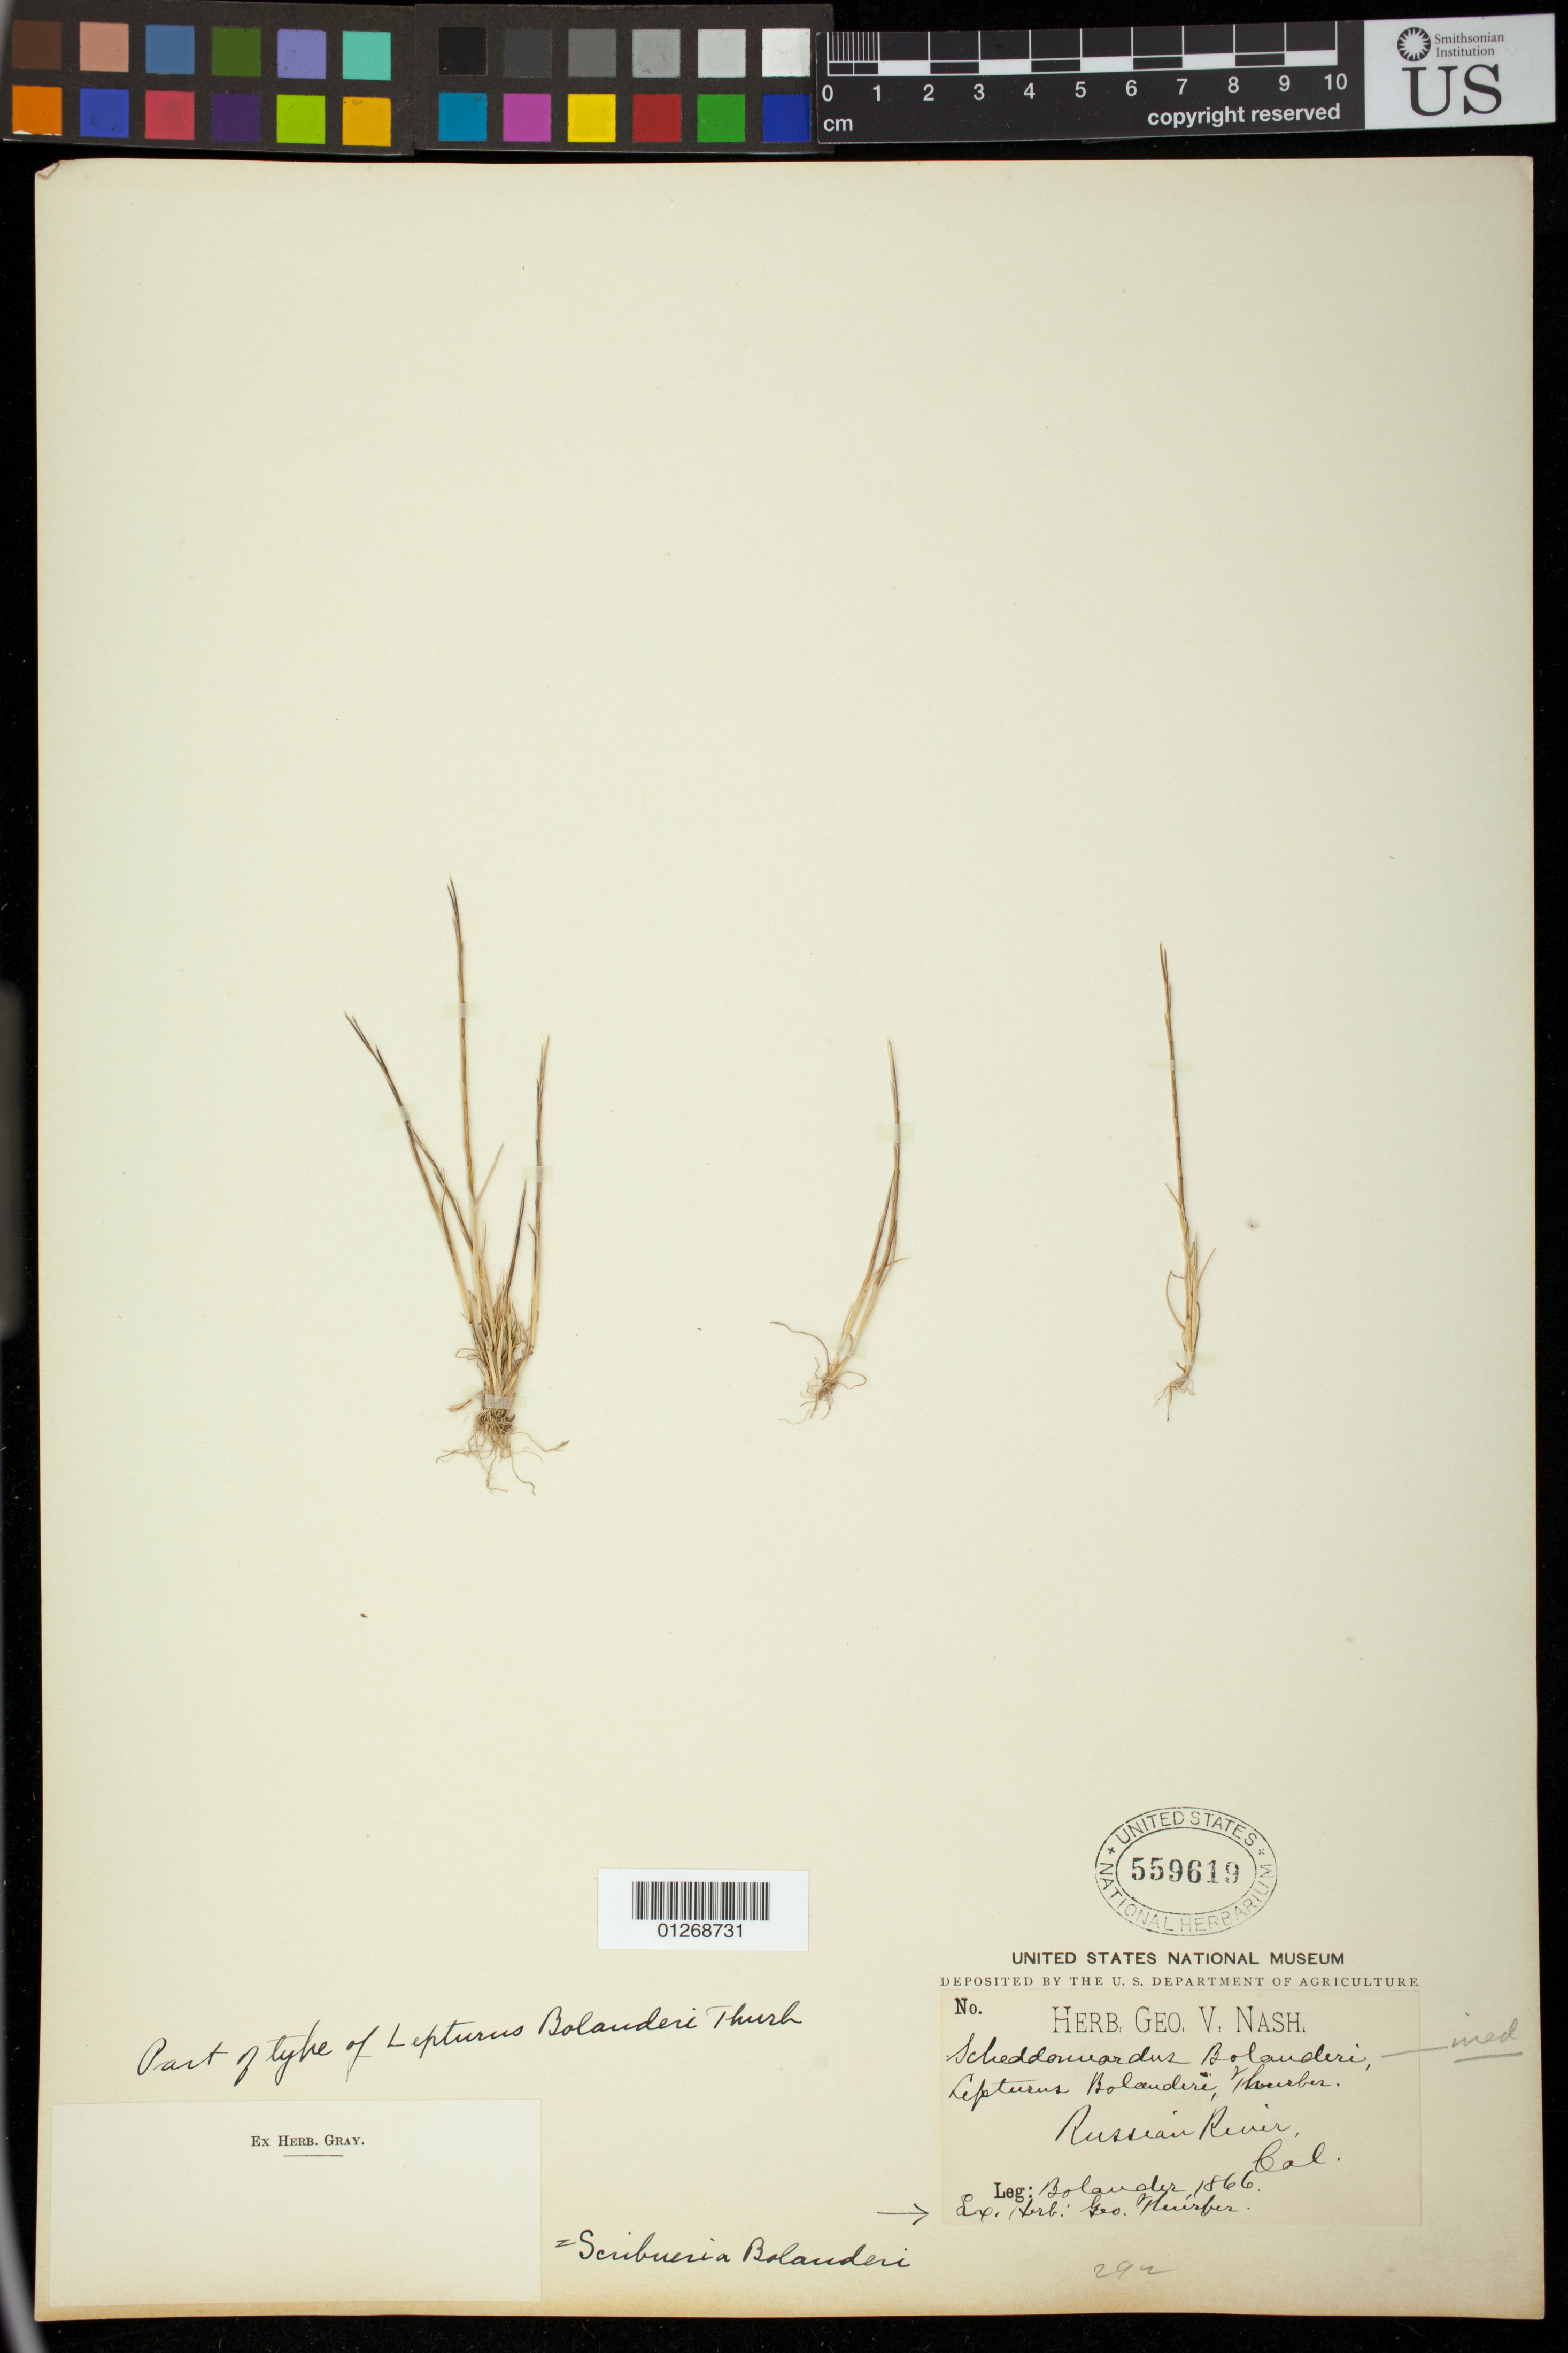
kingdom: Plantae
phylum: Tracheophyta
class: Liliopsida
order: Poales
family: Poaceae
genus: Lepturus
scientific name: Lepturus bolanderi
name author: Thurb.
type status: Type Collection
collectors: H. Bolander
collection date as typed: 1866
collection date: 1866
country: United States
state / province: California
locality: Russian River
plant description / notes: Protologue, "Dry gravelly soil, Russian River Valley, California, Bolander." This US specimen, "Ex Herb. Geo. Thurber", is s.n. but duplicates of Bolander 4669 apparently match this citation and are labeled as "isotypes" at various herbaria.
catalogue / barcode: US 559619